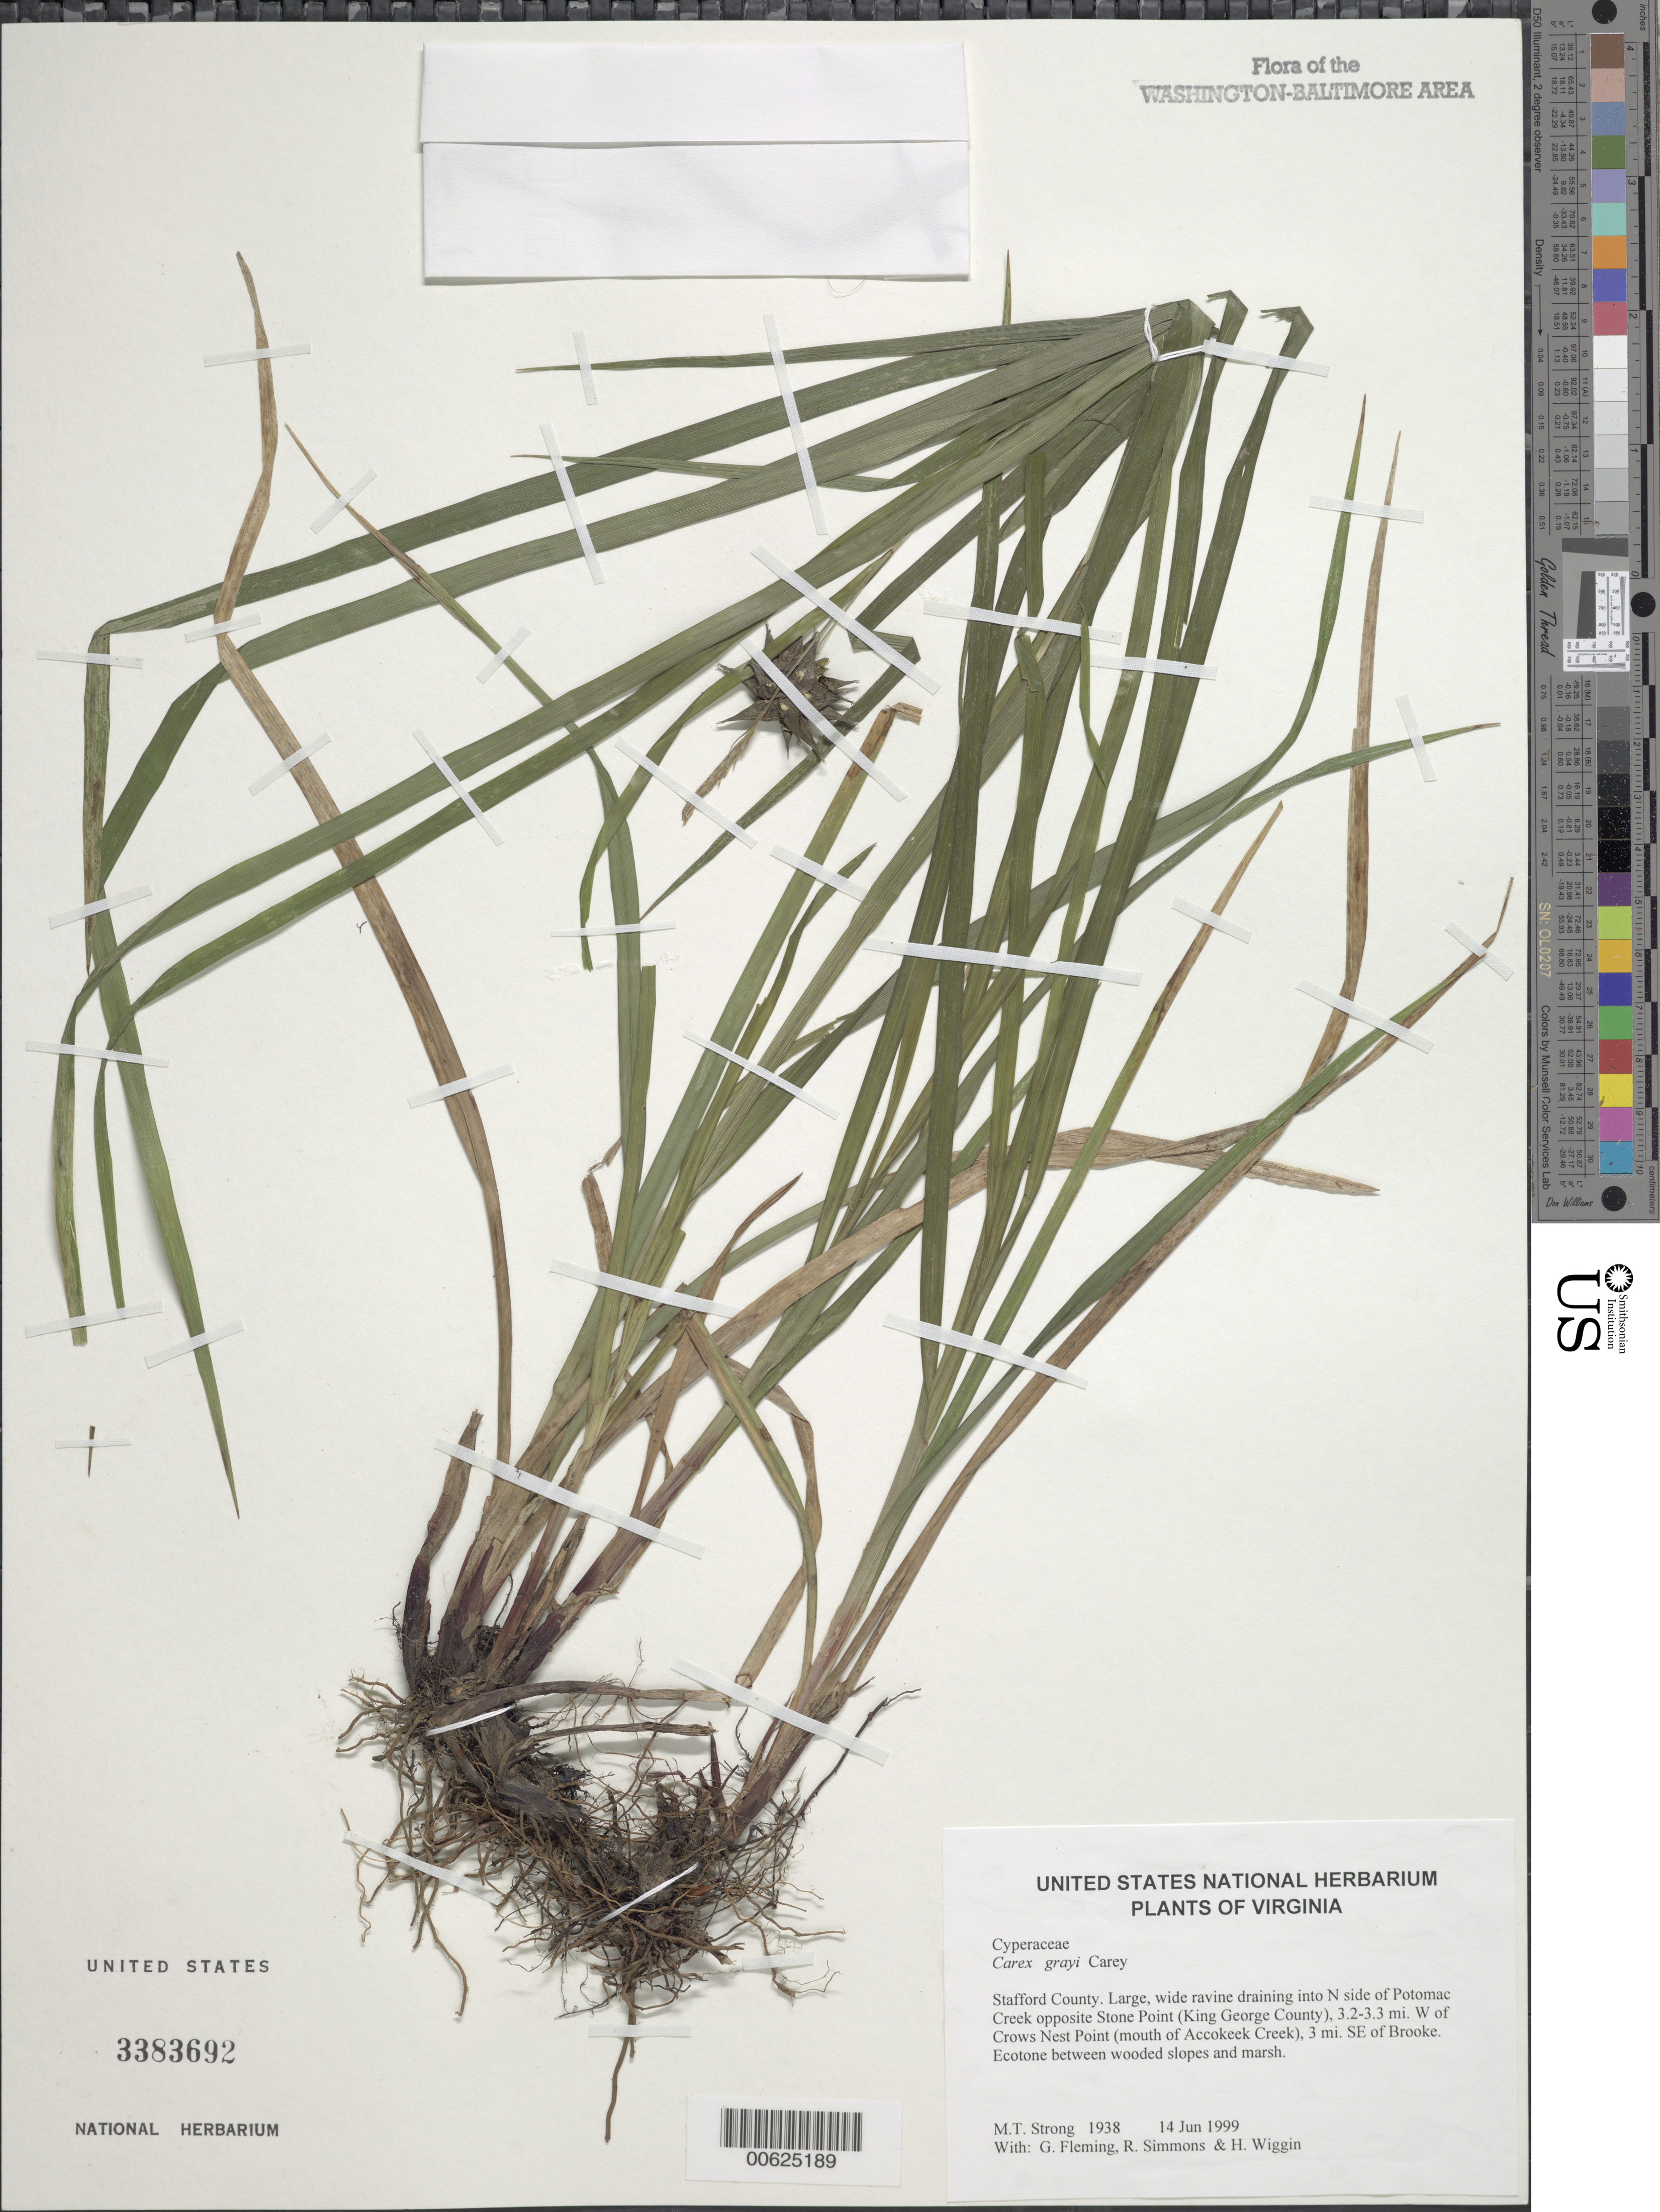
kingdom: Plantae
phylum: Tracheophyta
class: Liliopsida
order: Poales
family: Cyperaceae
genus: Carex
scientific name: Carex grayi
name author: J. Carey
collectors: M. T. Strong, G. Fleming, R. Simmons & H. Wiggins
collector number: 1938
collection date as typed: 14 Jun 1999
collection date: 1999-06-14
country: United States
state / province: Virginia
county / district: Stafford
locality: Large, wide ravine draining into N side of Potomac Creek opposite Stone Point (King George County), 3.2-3.3 mi. W of Crows Nest Point (mouth of Accokeek Creek), 3 mi. SE of Brooke.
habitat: Ecotone between wooded slopes and marsh.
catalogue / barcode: US 3383692